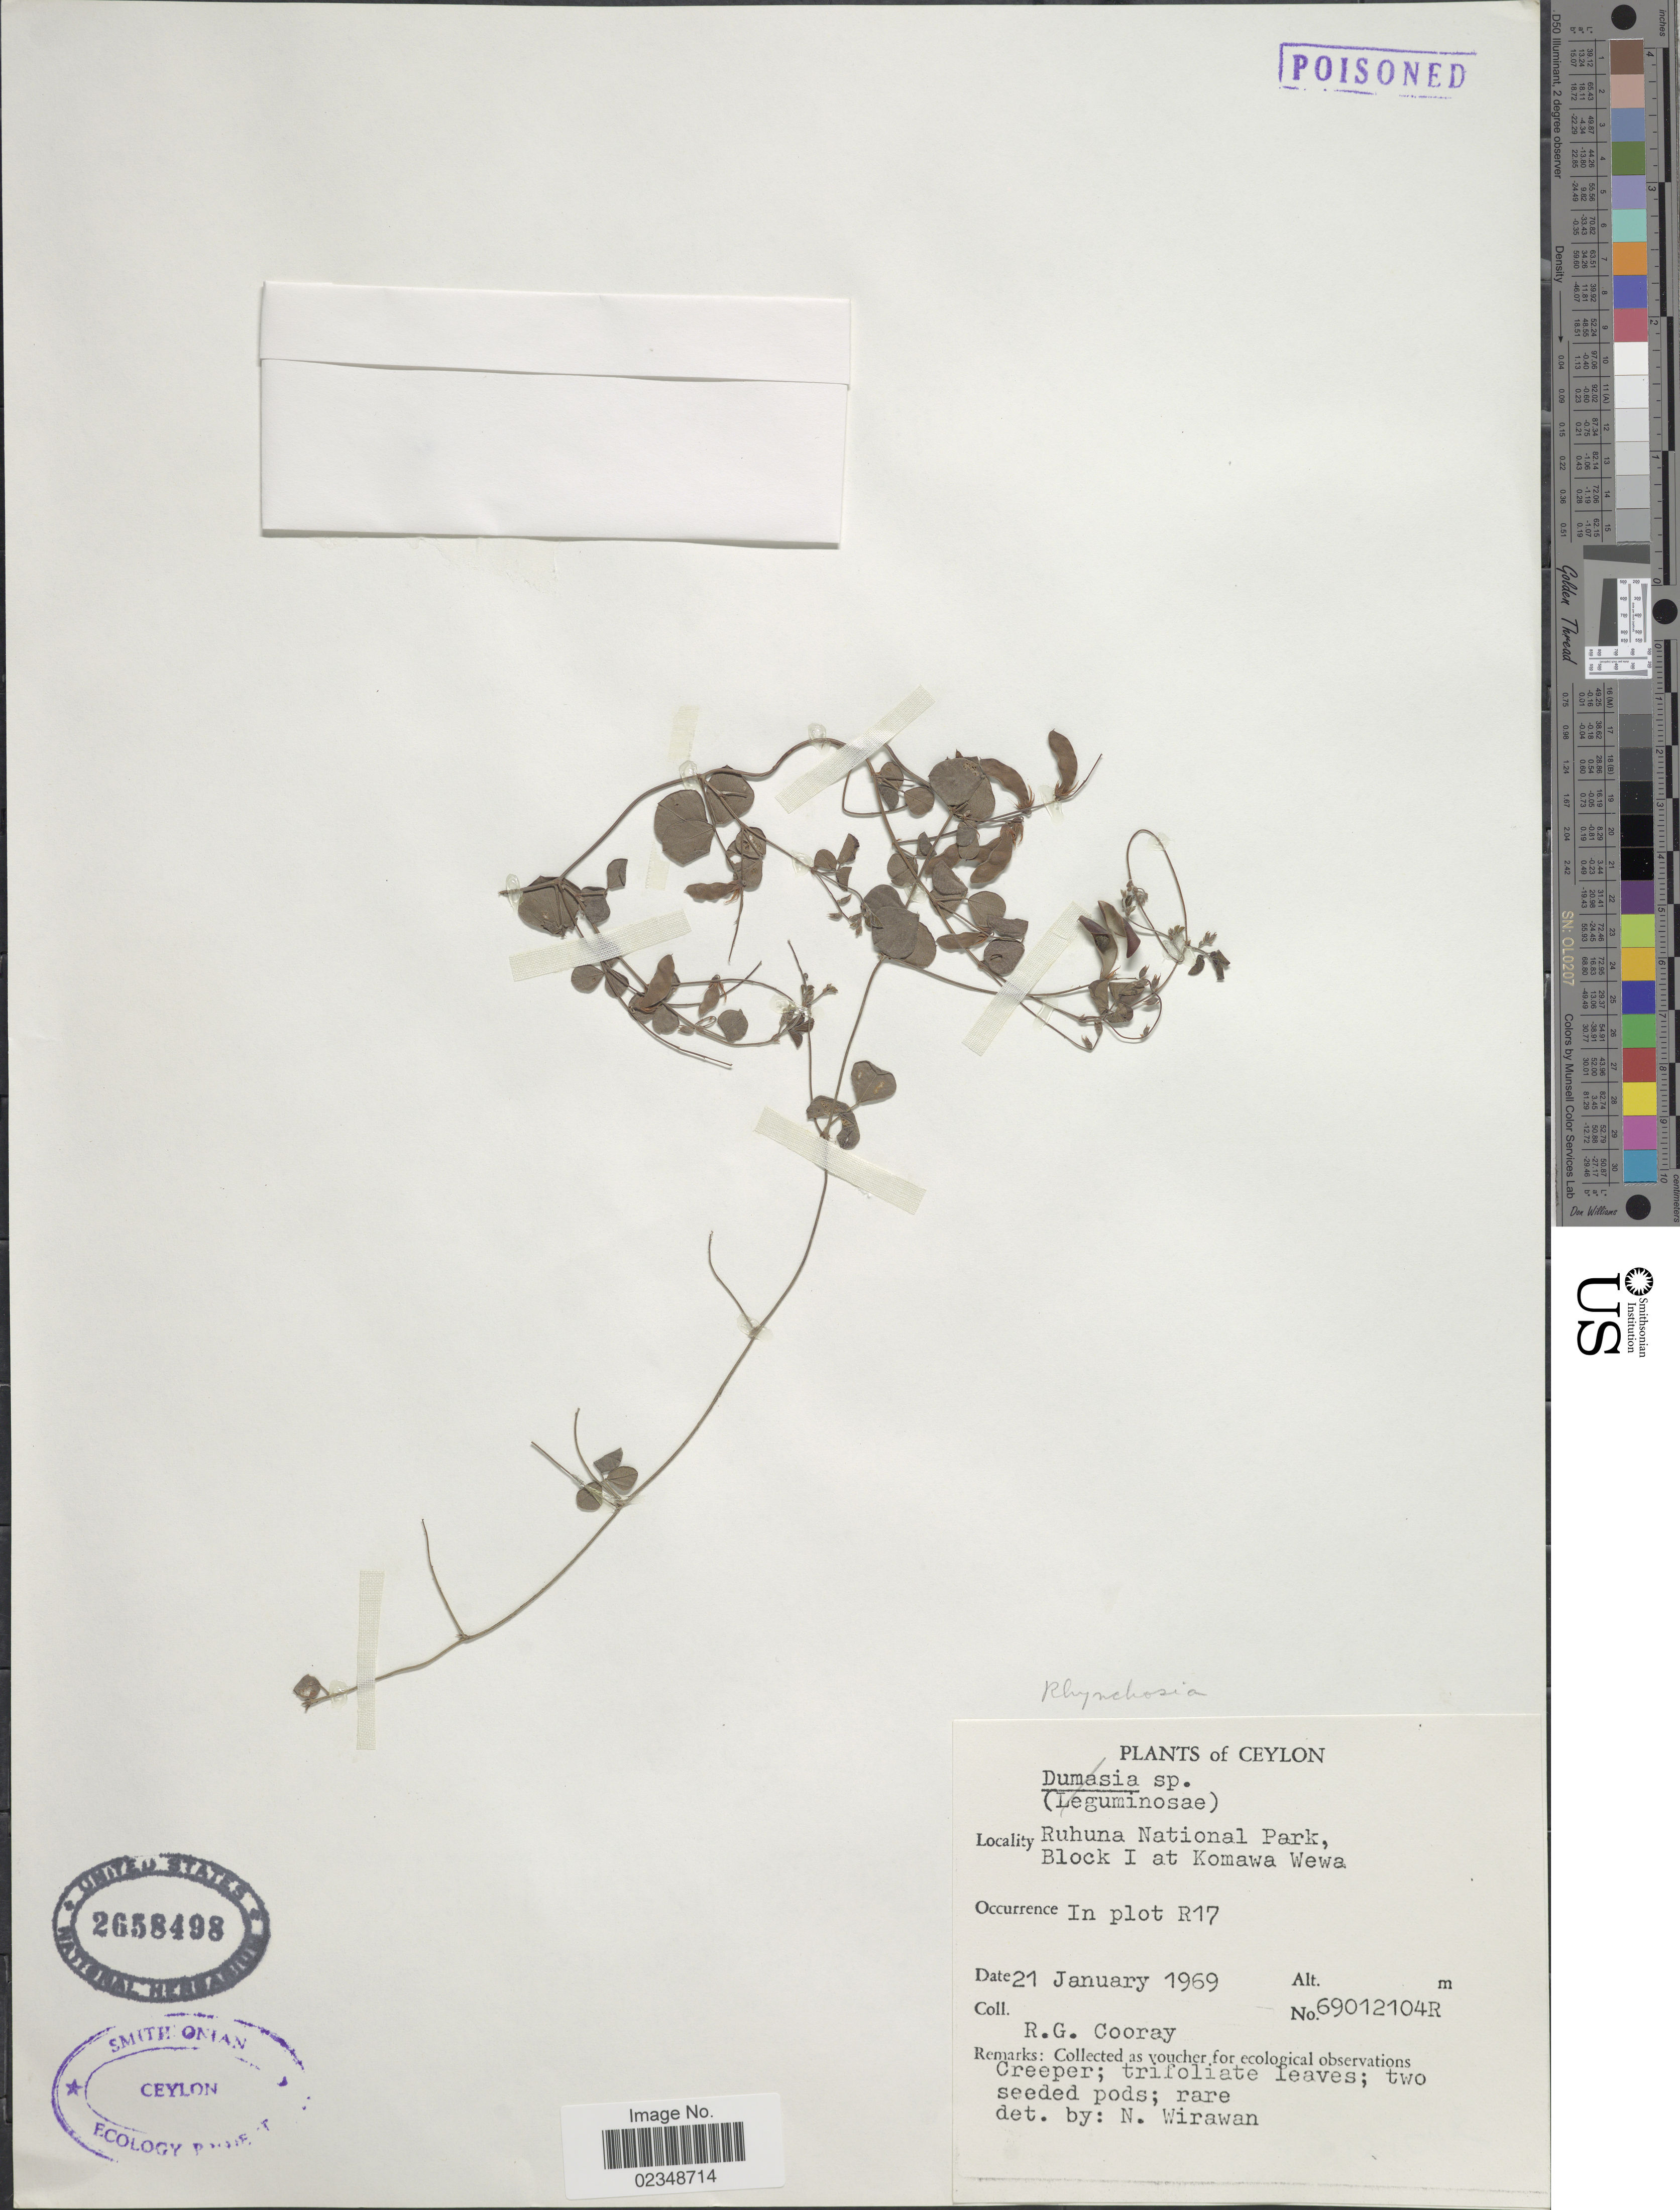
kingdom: Plantae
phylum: Tracheophyta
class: Magnoliopsida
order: Fabales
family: Fabaceae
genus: Rhynchosia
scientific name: Rhynchosia sp.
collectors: R. Cooray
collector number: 69012104R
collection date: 1969-01-21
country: Sri Lanka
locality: Ceylon, Ruhuna National Park, Block 1 at Komawa Wewa, In plot R17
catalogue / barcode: US 2658498